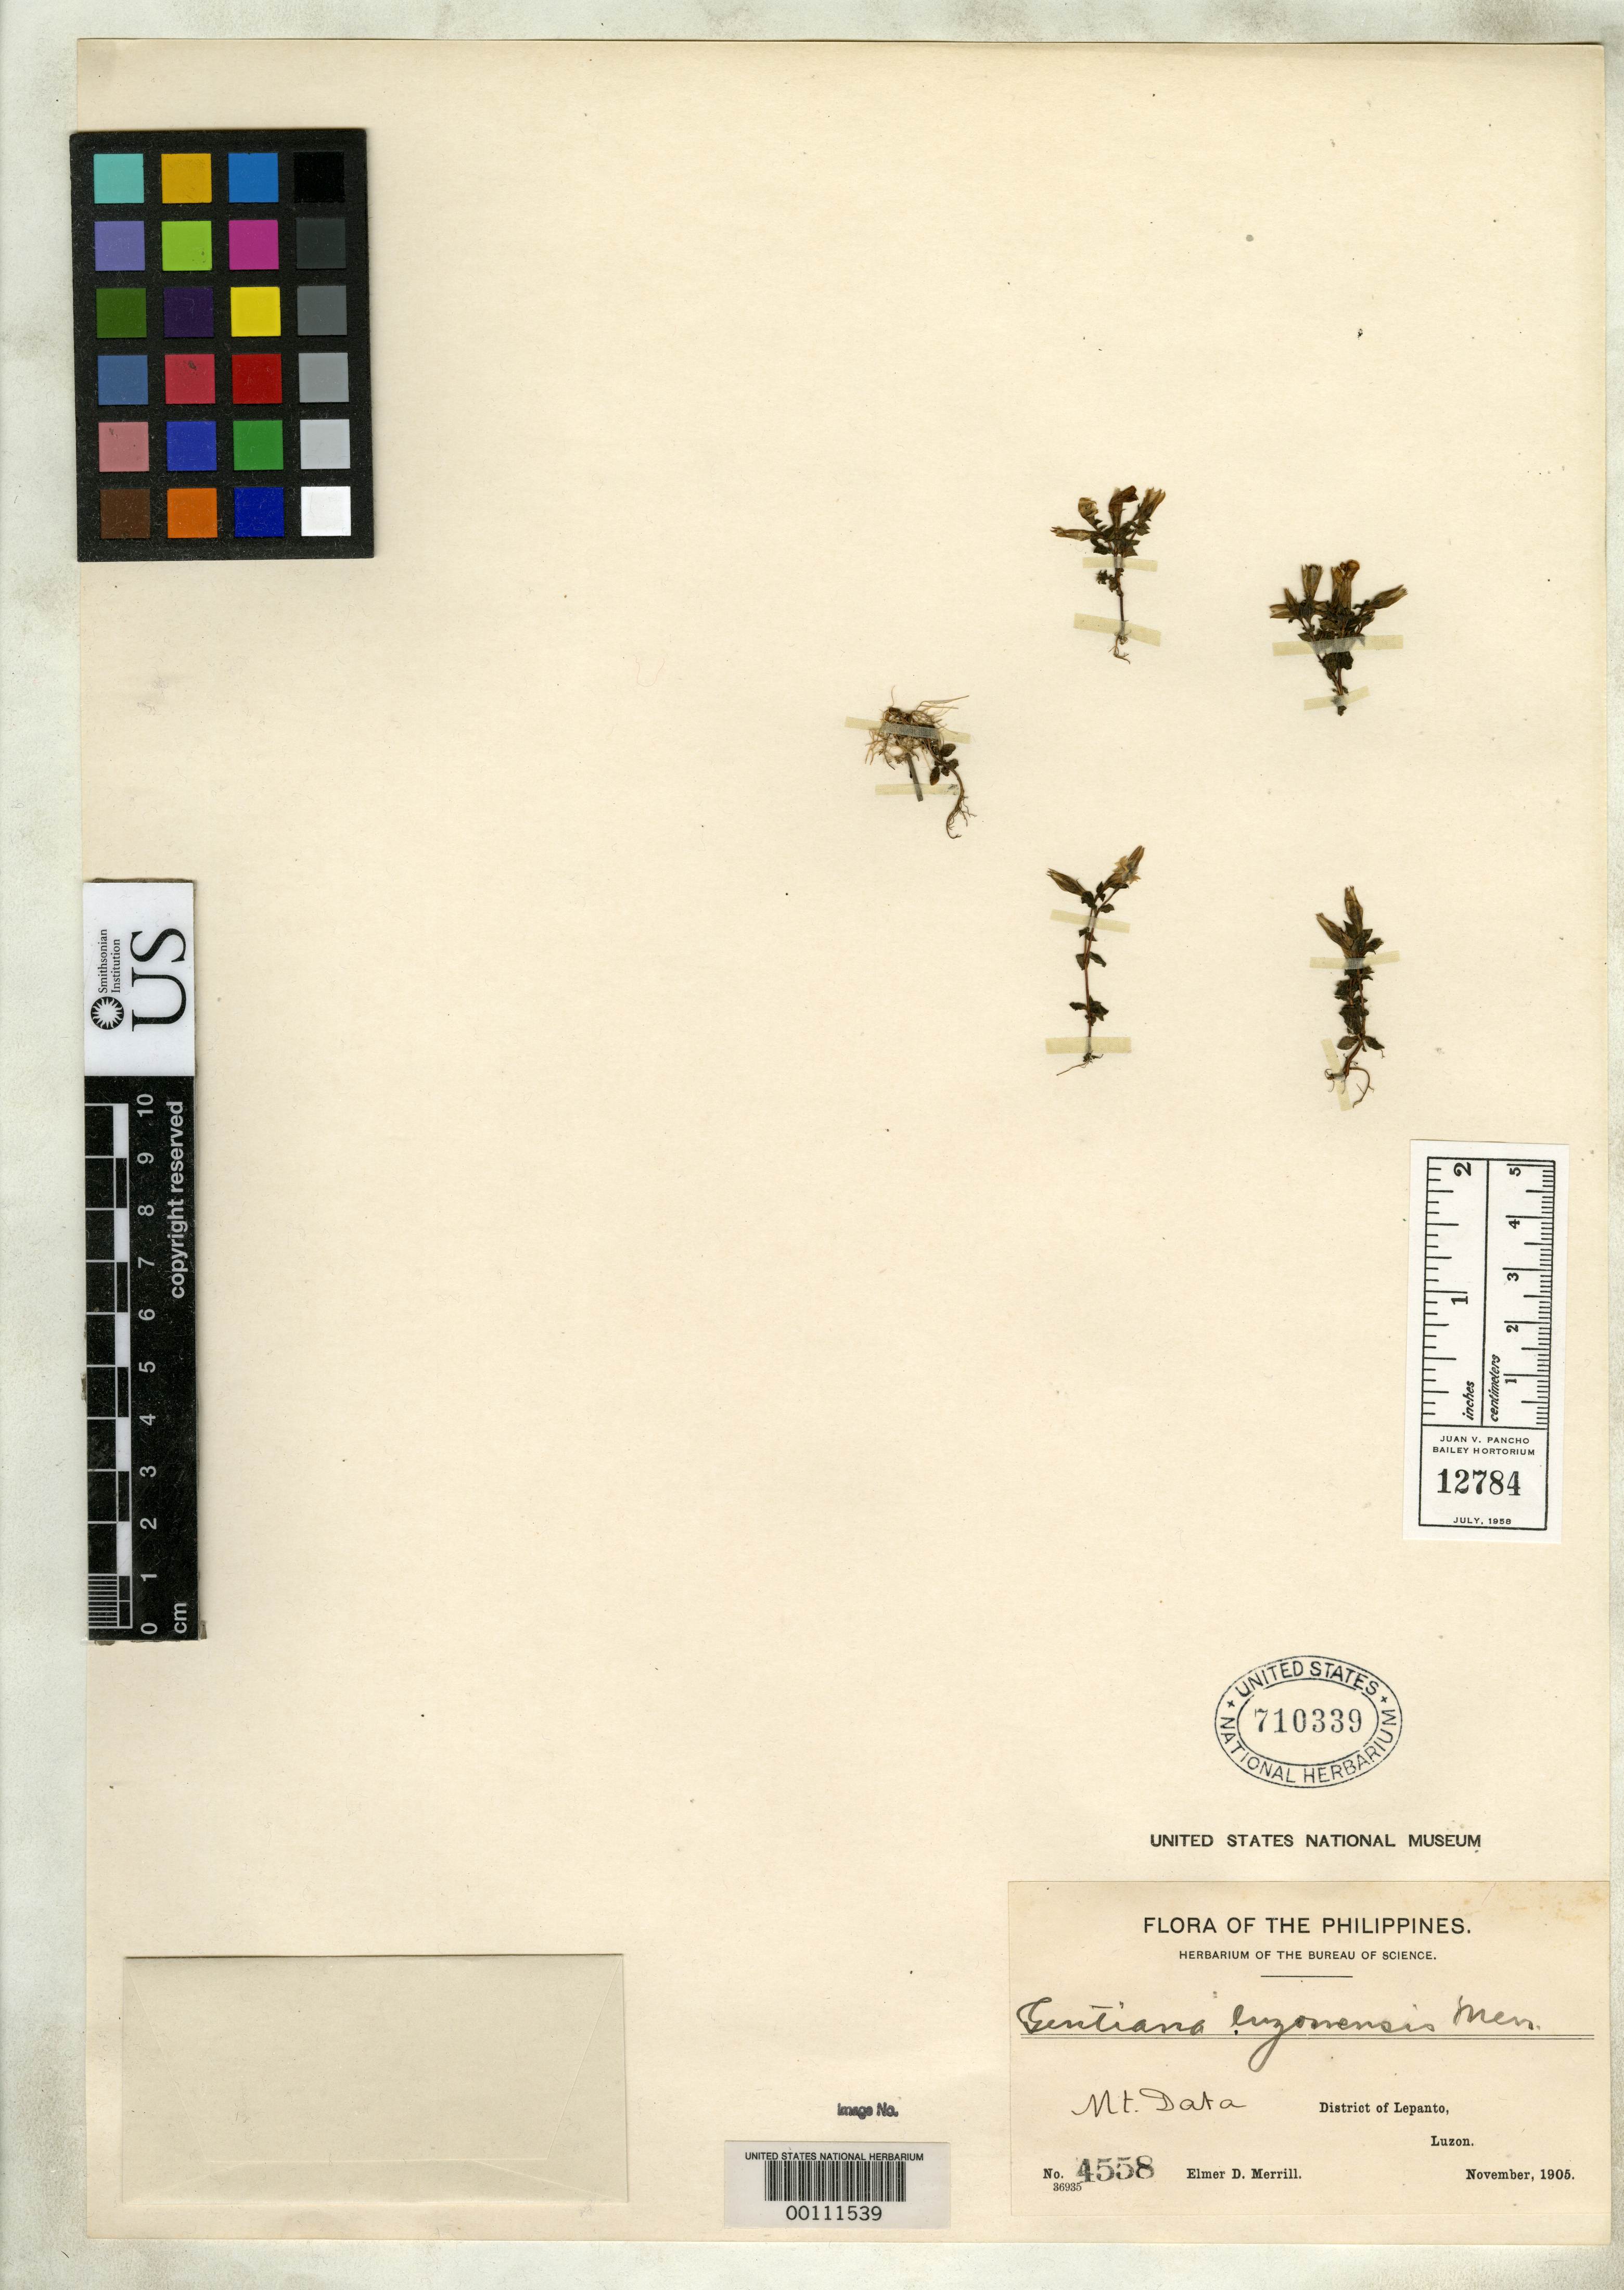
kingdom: Plantae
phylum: Tracheophyta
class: Magnoliopsida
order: Gentianales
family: Gentianaceae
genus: Gentiana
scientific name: Gentiana luzoniensis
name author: Merr.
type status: Isotype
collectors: E. D. Merrill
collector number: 4558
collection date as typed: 04 Nov 1905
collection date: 1905-11-04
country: Philippines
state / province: Cordillera (Administrative Region)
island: Luzon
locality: Mount Data.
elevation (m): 2100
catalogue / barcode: US 710339